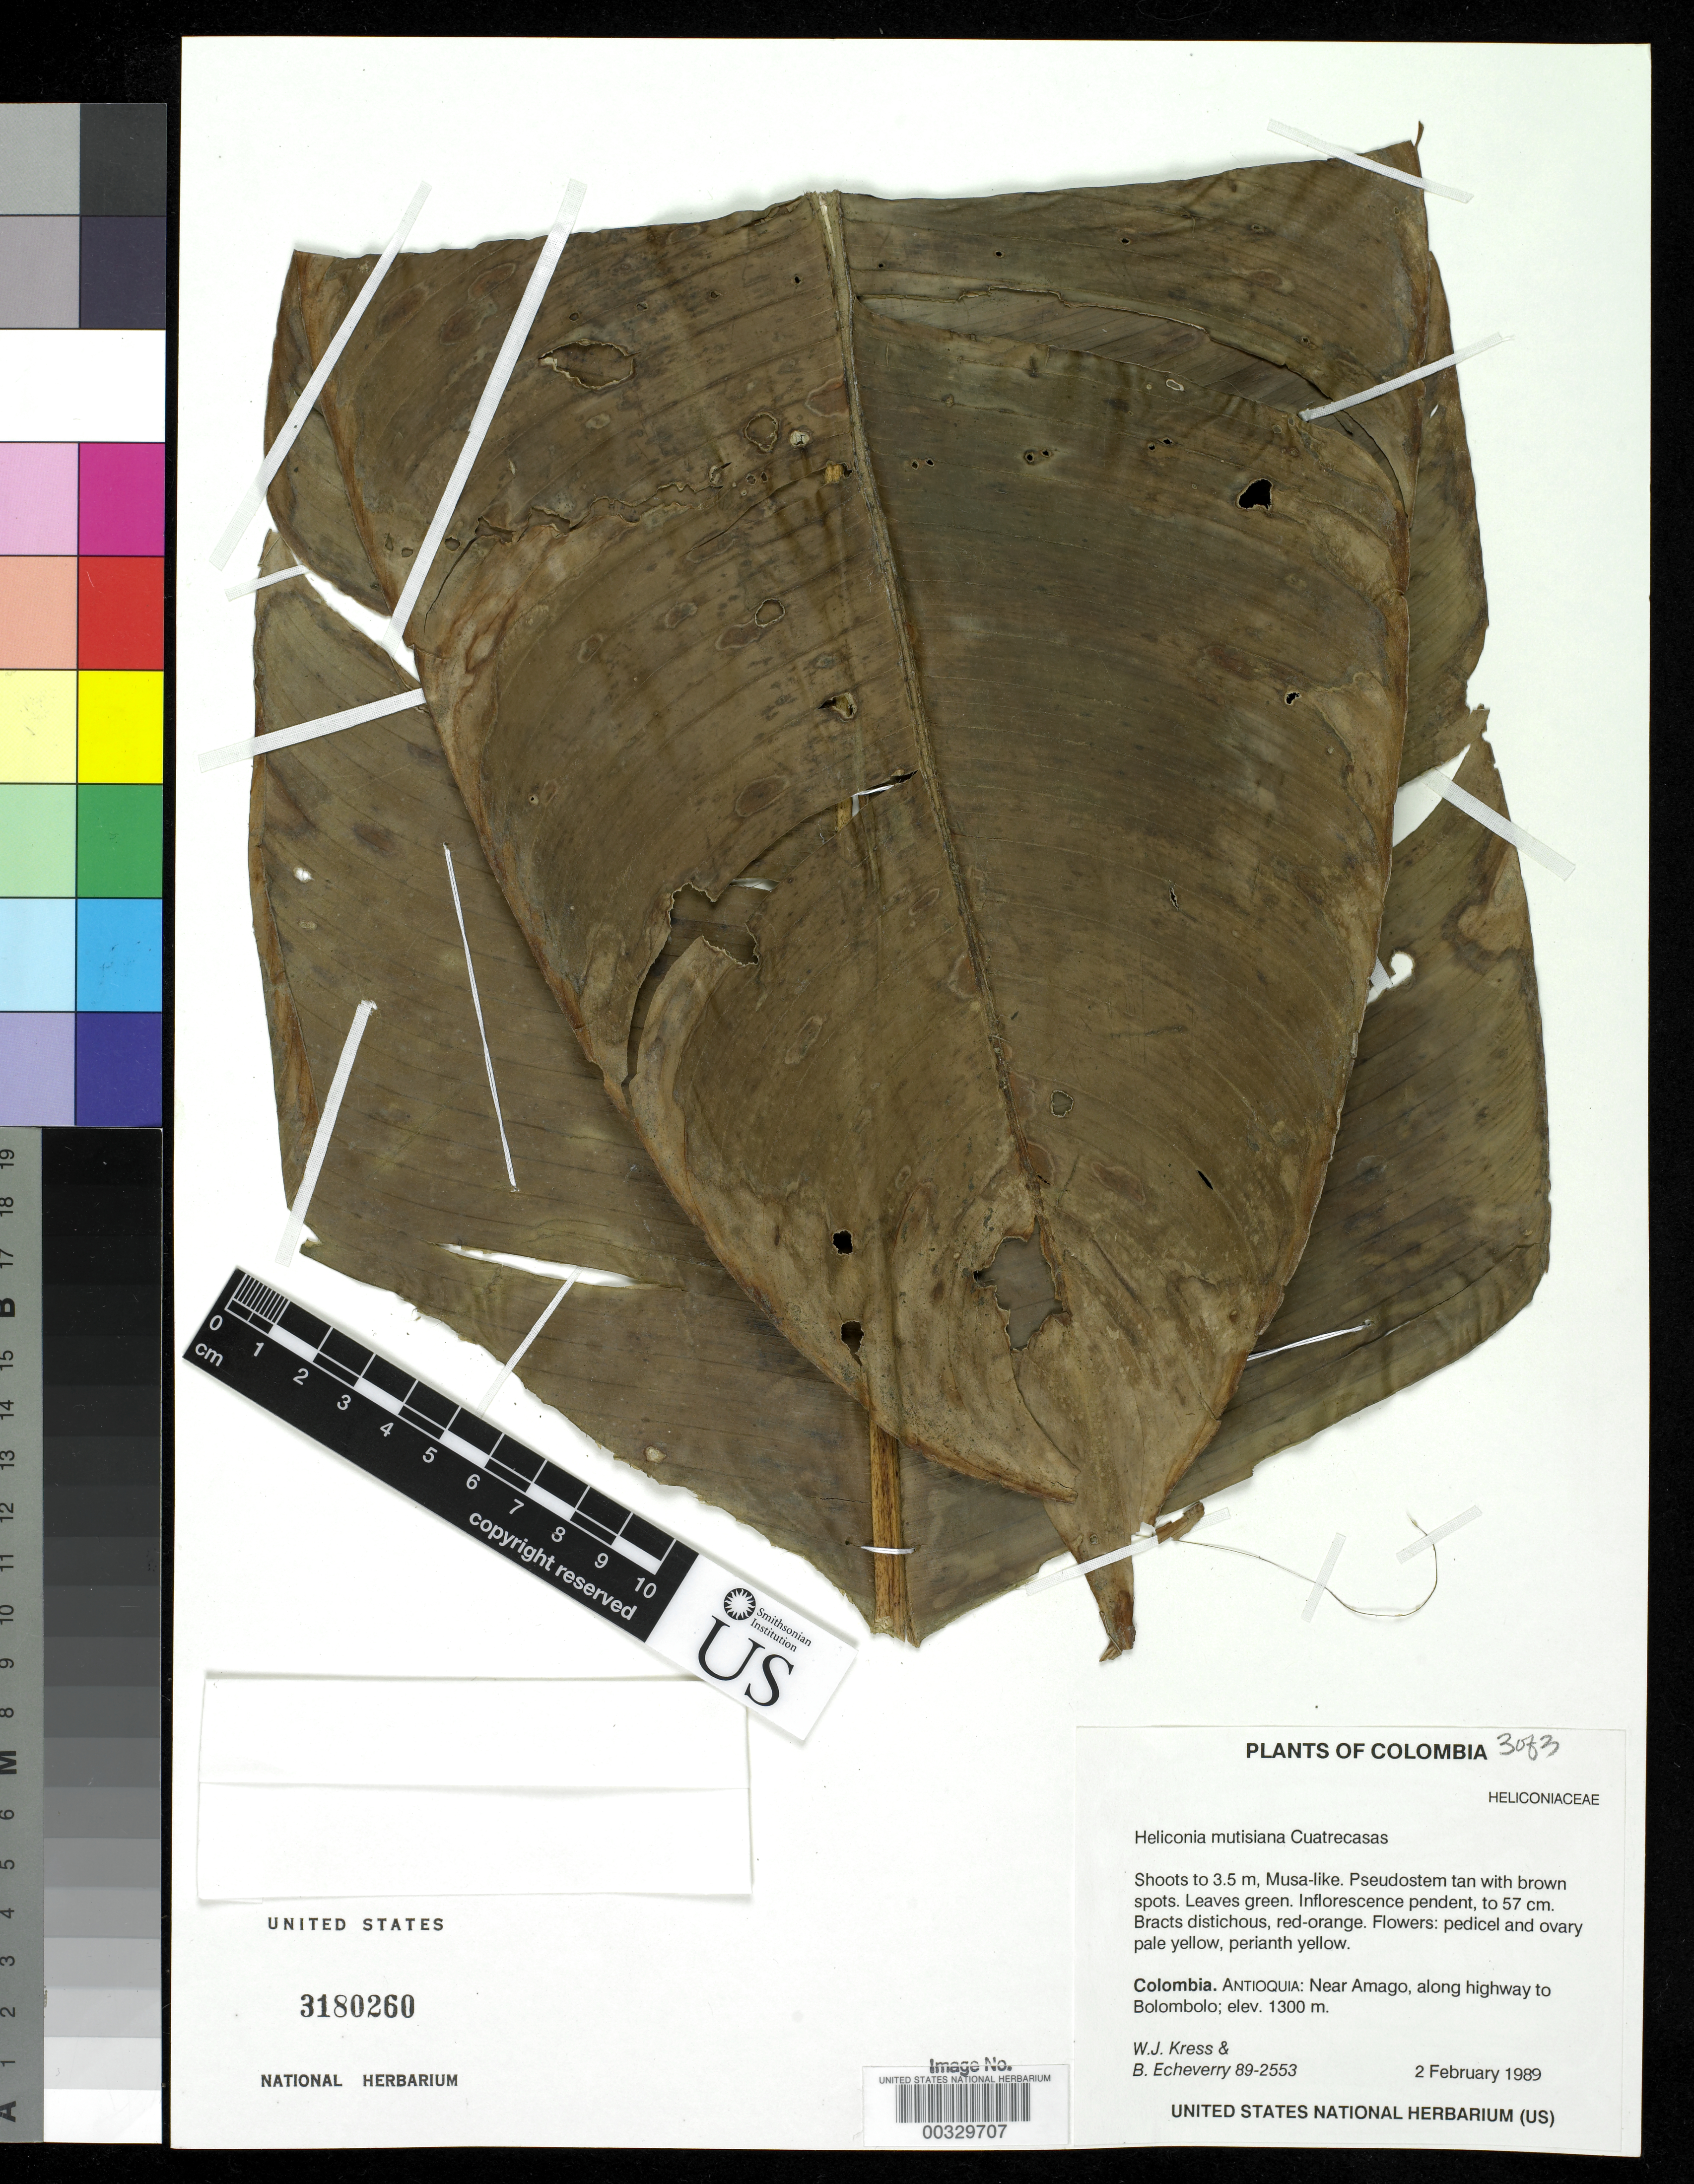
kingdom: Plantae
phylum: Tracheophyta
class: Liliopsida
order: Zingiberales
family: Heliconiaceae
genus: Heliconia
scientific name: Heliconia mutisiana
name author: Cuatrec.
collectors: W. J. Kress & B. Echeverry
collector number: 89-2553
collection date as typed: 02 Feb 1989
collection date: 1989-02-02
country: Colombia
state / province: Antioquia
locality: Near amago, along highway to Bolombolo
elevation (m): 1300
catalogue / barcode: US 3180260